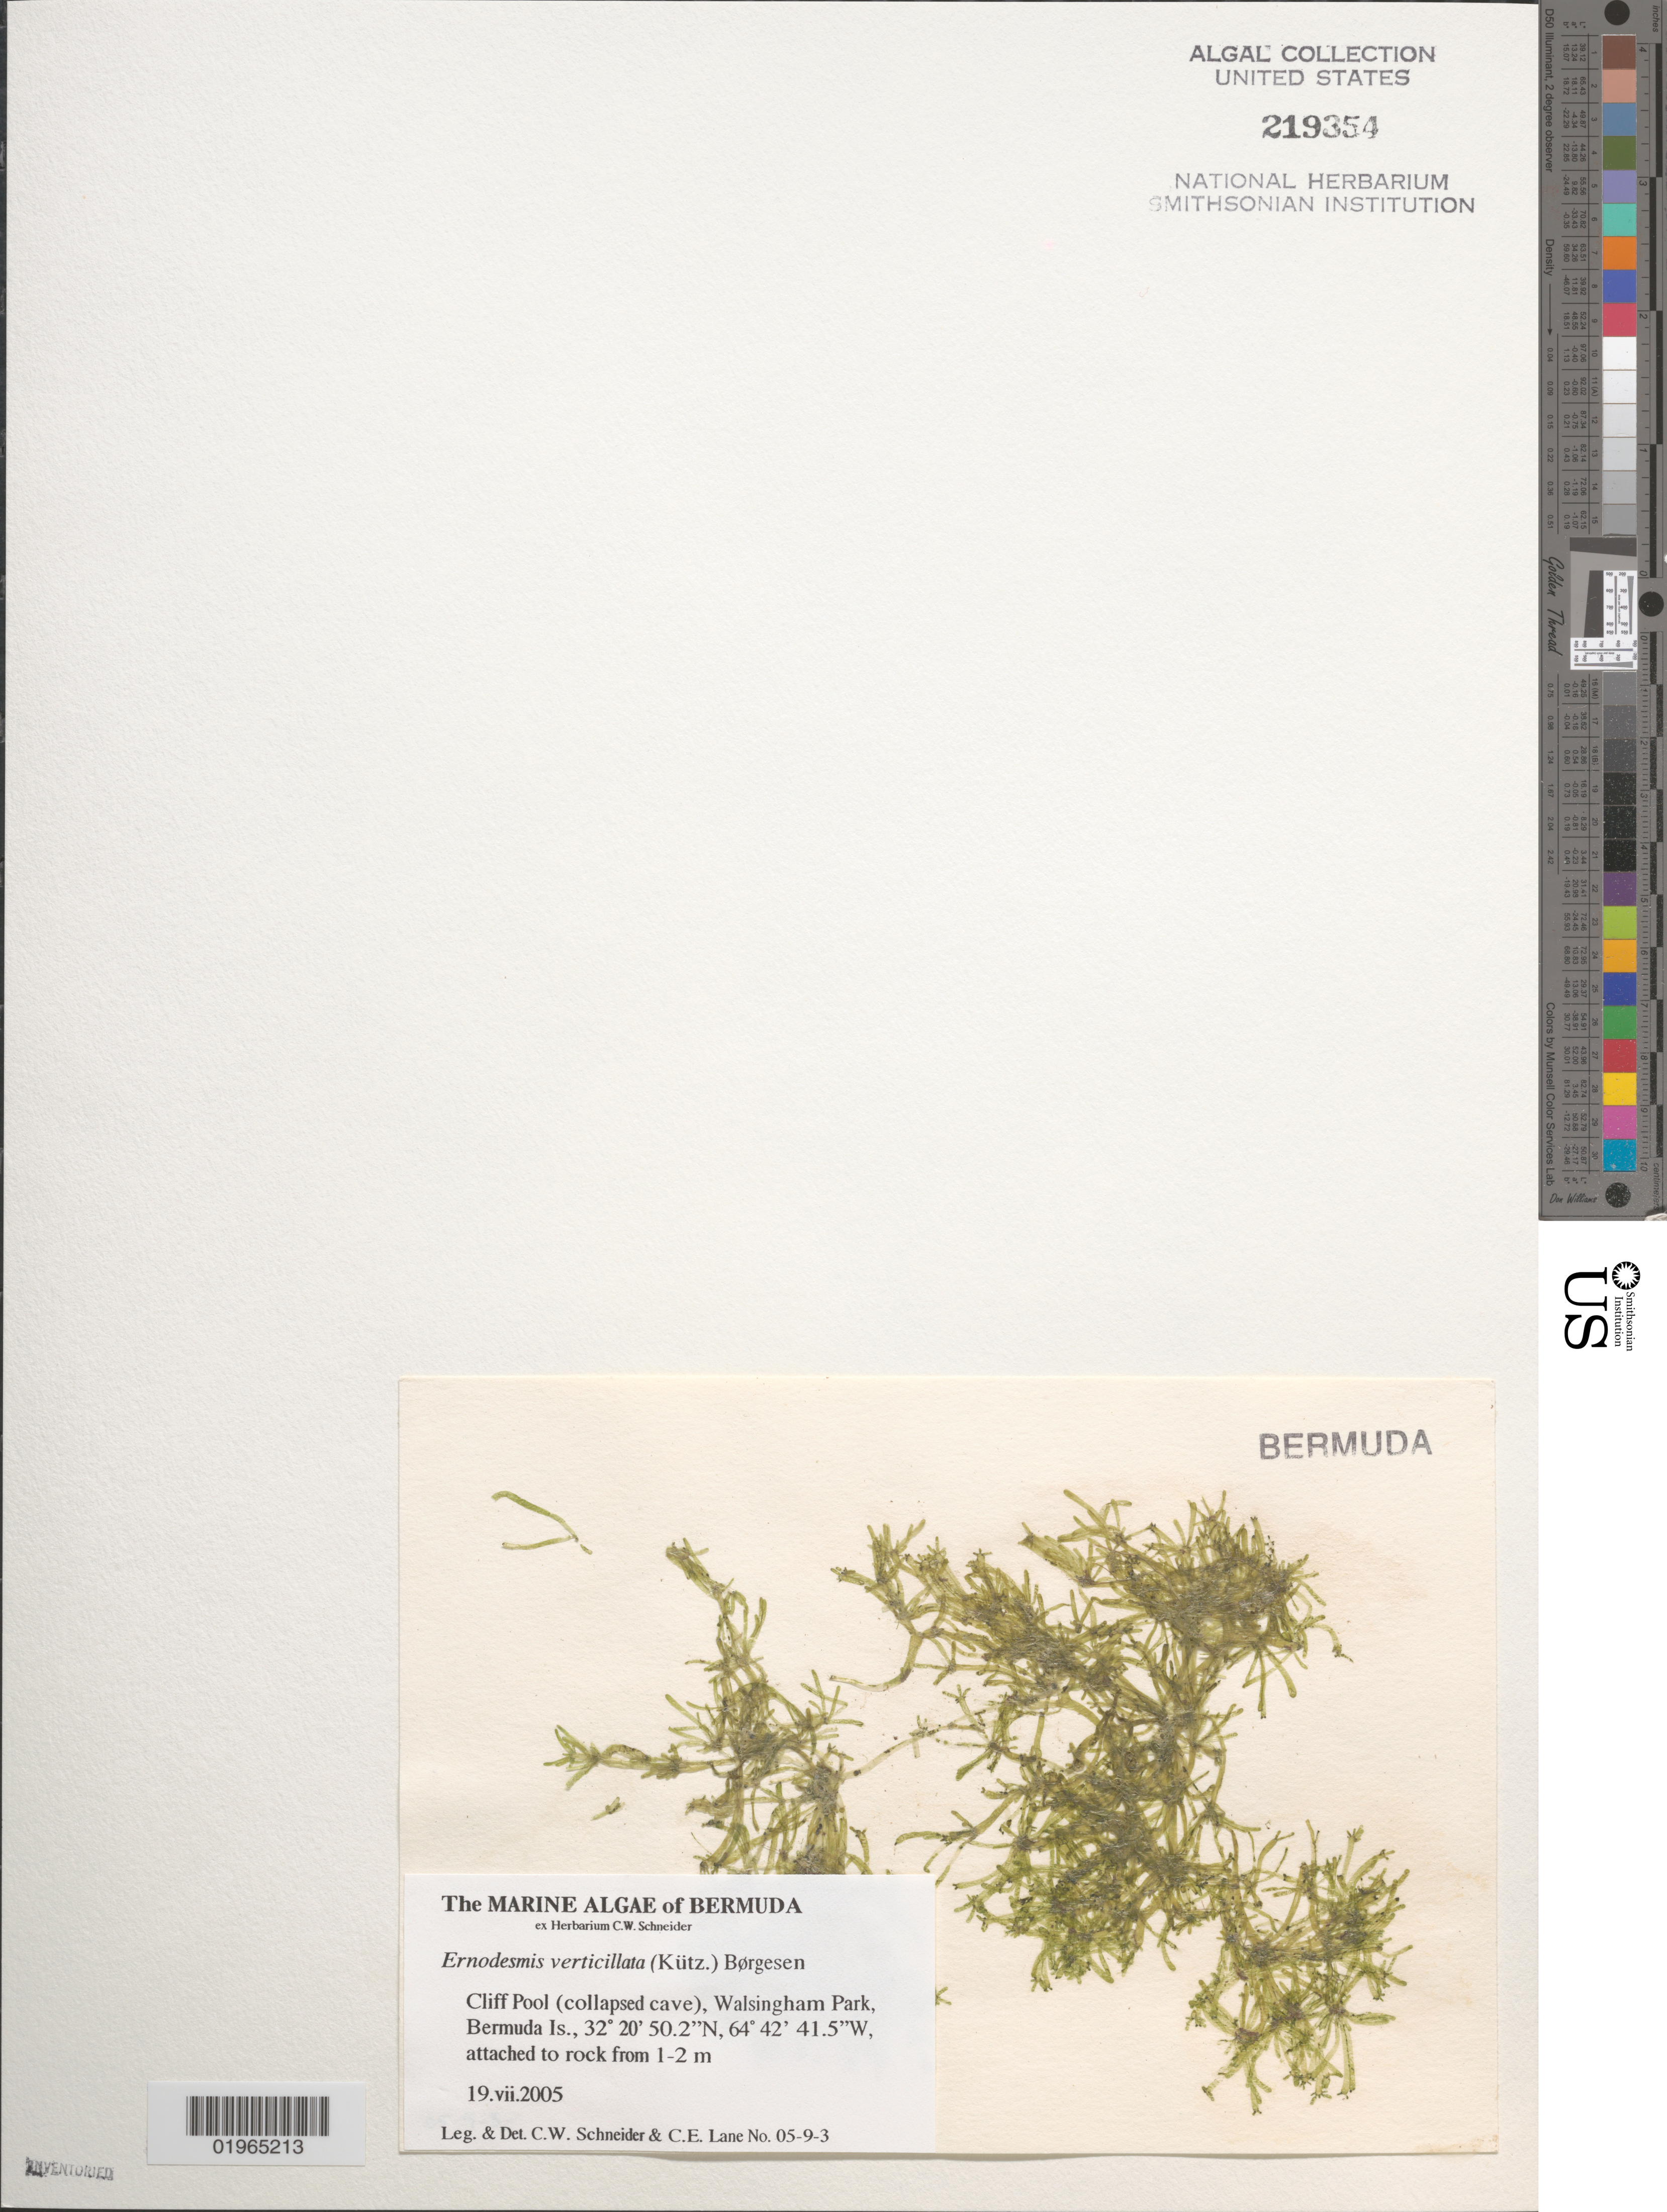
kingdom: Plantae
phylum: Chlorophyta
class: Ulvophyceae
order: Siphonocladales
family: Siphonocladaceae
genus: Ernodesmis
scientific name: Ernodesmis verticillata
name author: (Kütz.) Børgesen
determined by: Schneider, C. W.; Lane, C. E.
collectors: C. W. Schneider & C. E. Lane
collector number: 05-9-3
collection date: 2005-07-19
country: Bermuda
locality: Cliff Pool (collapsed cave), Walsingham Park. Attached to rock.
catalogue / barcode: US 219354